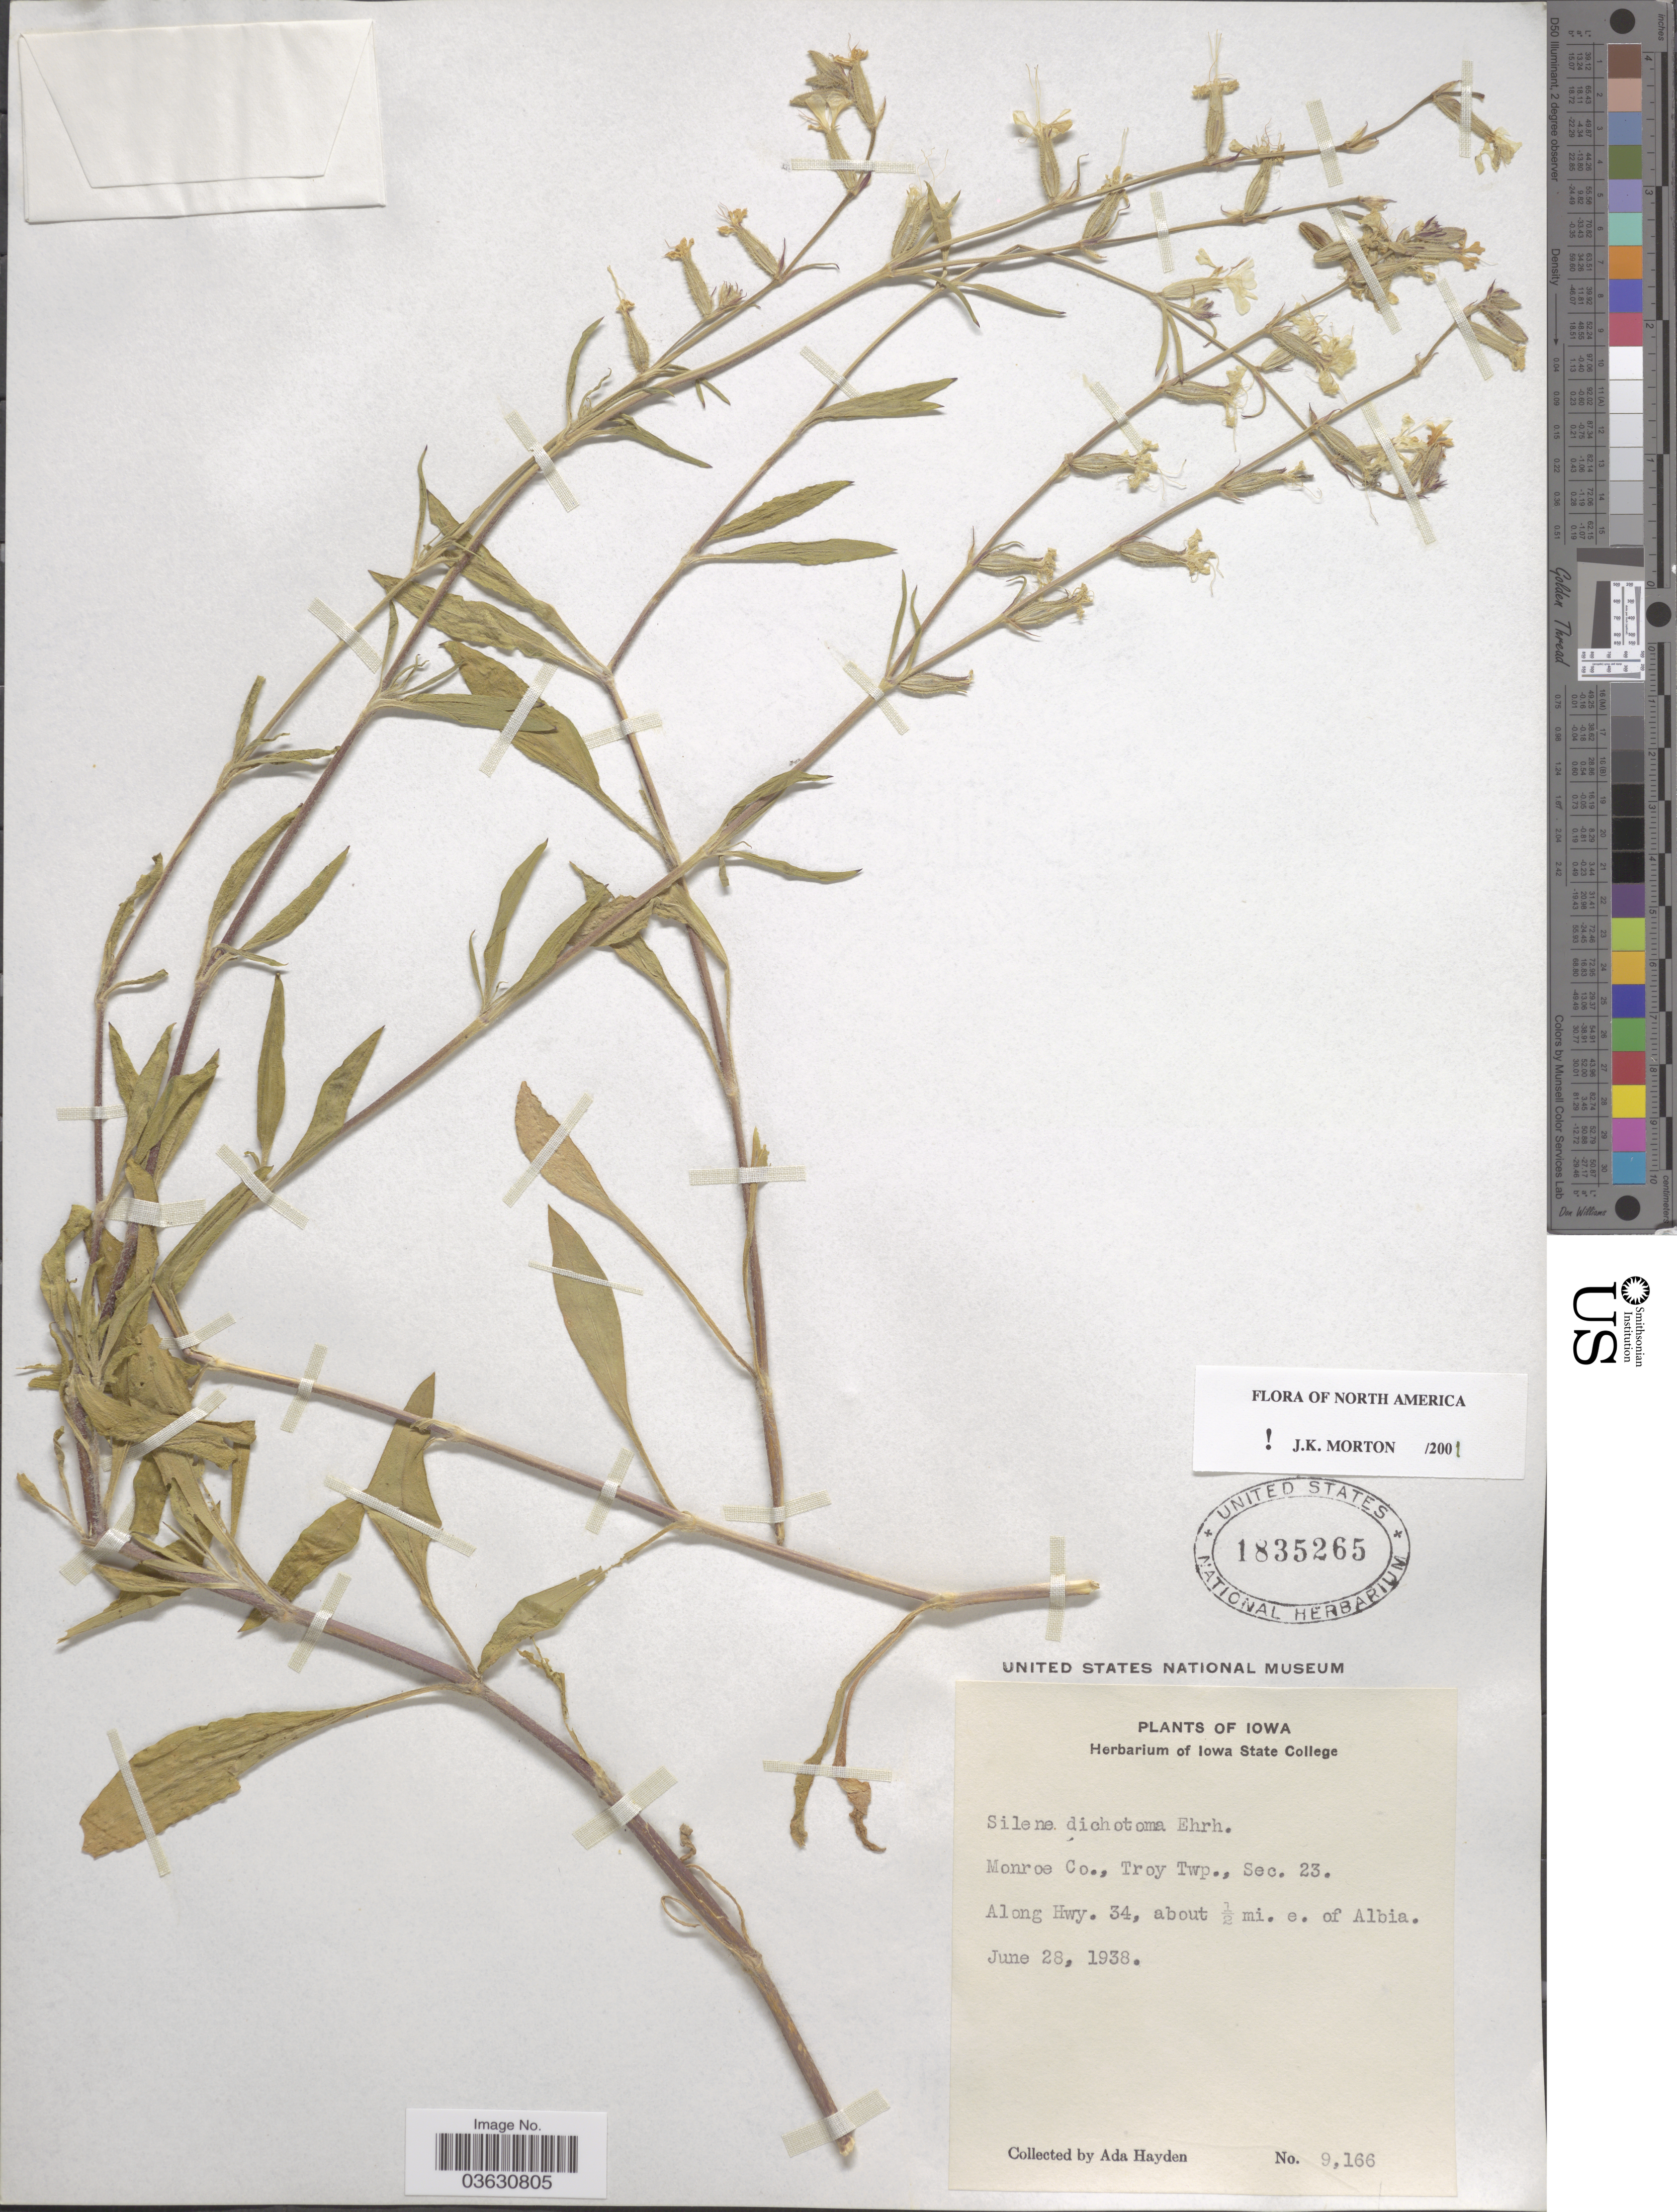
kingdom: Plantae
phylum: Tracheophyta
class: Magnoliopsida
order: Caryophyllales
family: Caryophyllaceae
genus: Silene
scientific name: Silene dichotoma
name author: Ehrh.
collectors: Ada Hayden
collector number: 9166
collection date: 1938-06-28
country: United States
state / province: Iowa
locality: Monroe Co., Troy Twp., Sec. 23. Along Hwy. 34, about ½ mi. e. of Albia.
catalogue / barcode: US 1835265